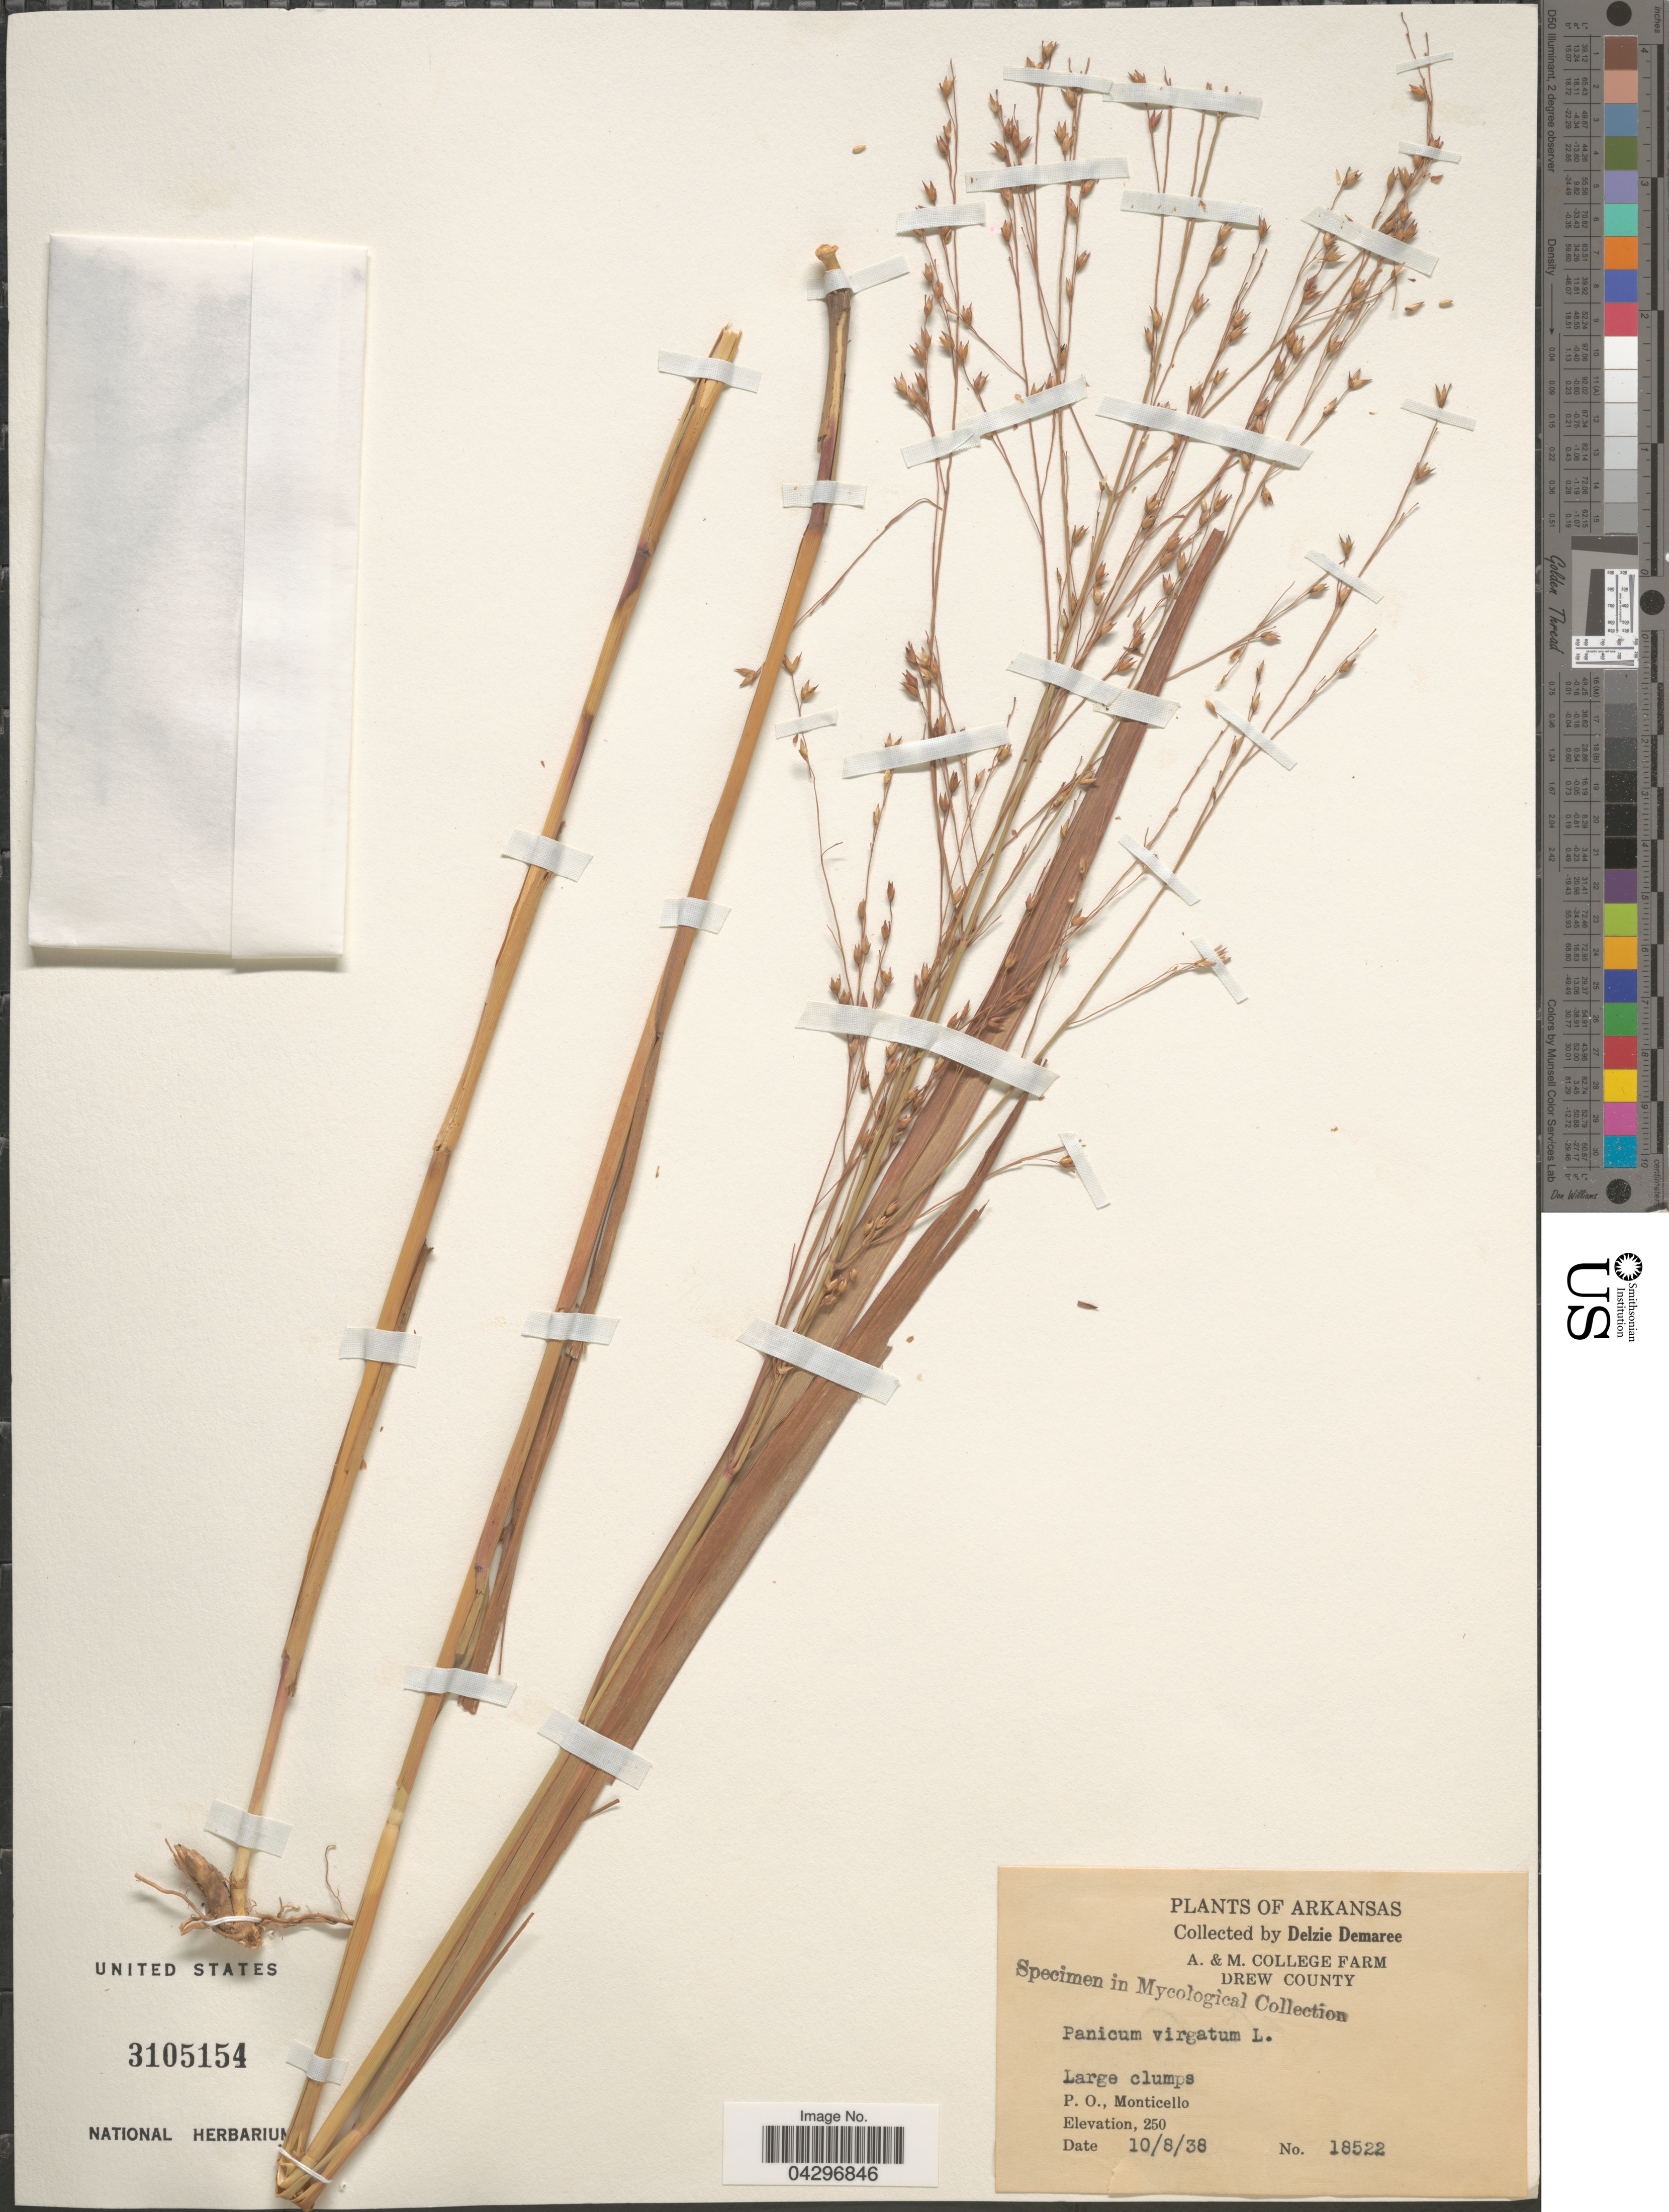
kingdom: Plantae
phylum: Tracheophyta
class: Liliopsida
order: Poales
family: Poaceae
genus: Panicum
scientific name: Panicum virgatum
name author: L.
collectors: D. Demaree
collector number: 18522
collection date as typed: Transcribed d/m/y: 8/10/38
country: United States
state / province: Arkansas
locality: Drew County. P. O., Monticello.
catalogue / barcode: US 3105154